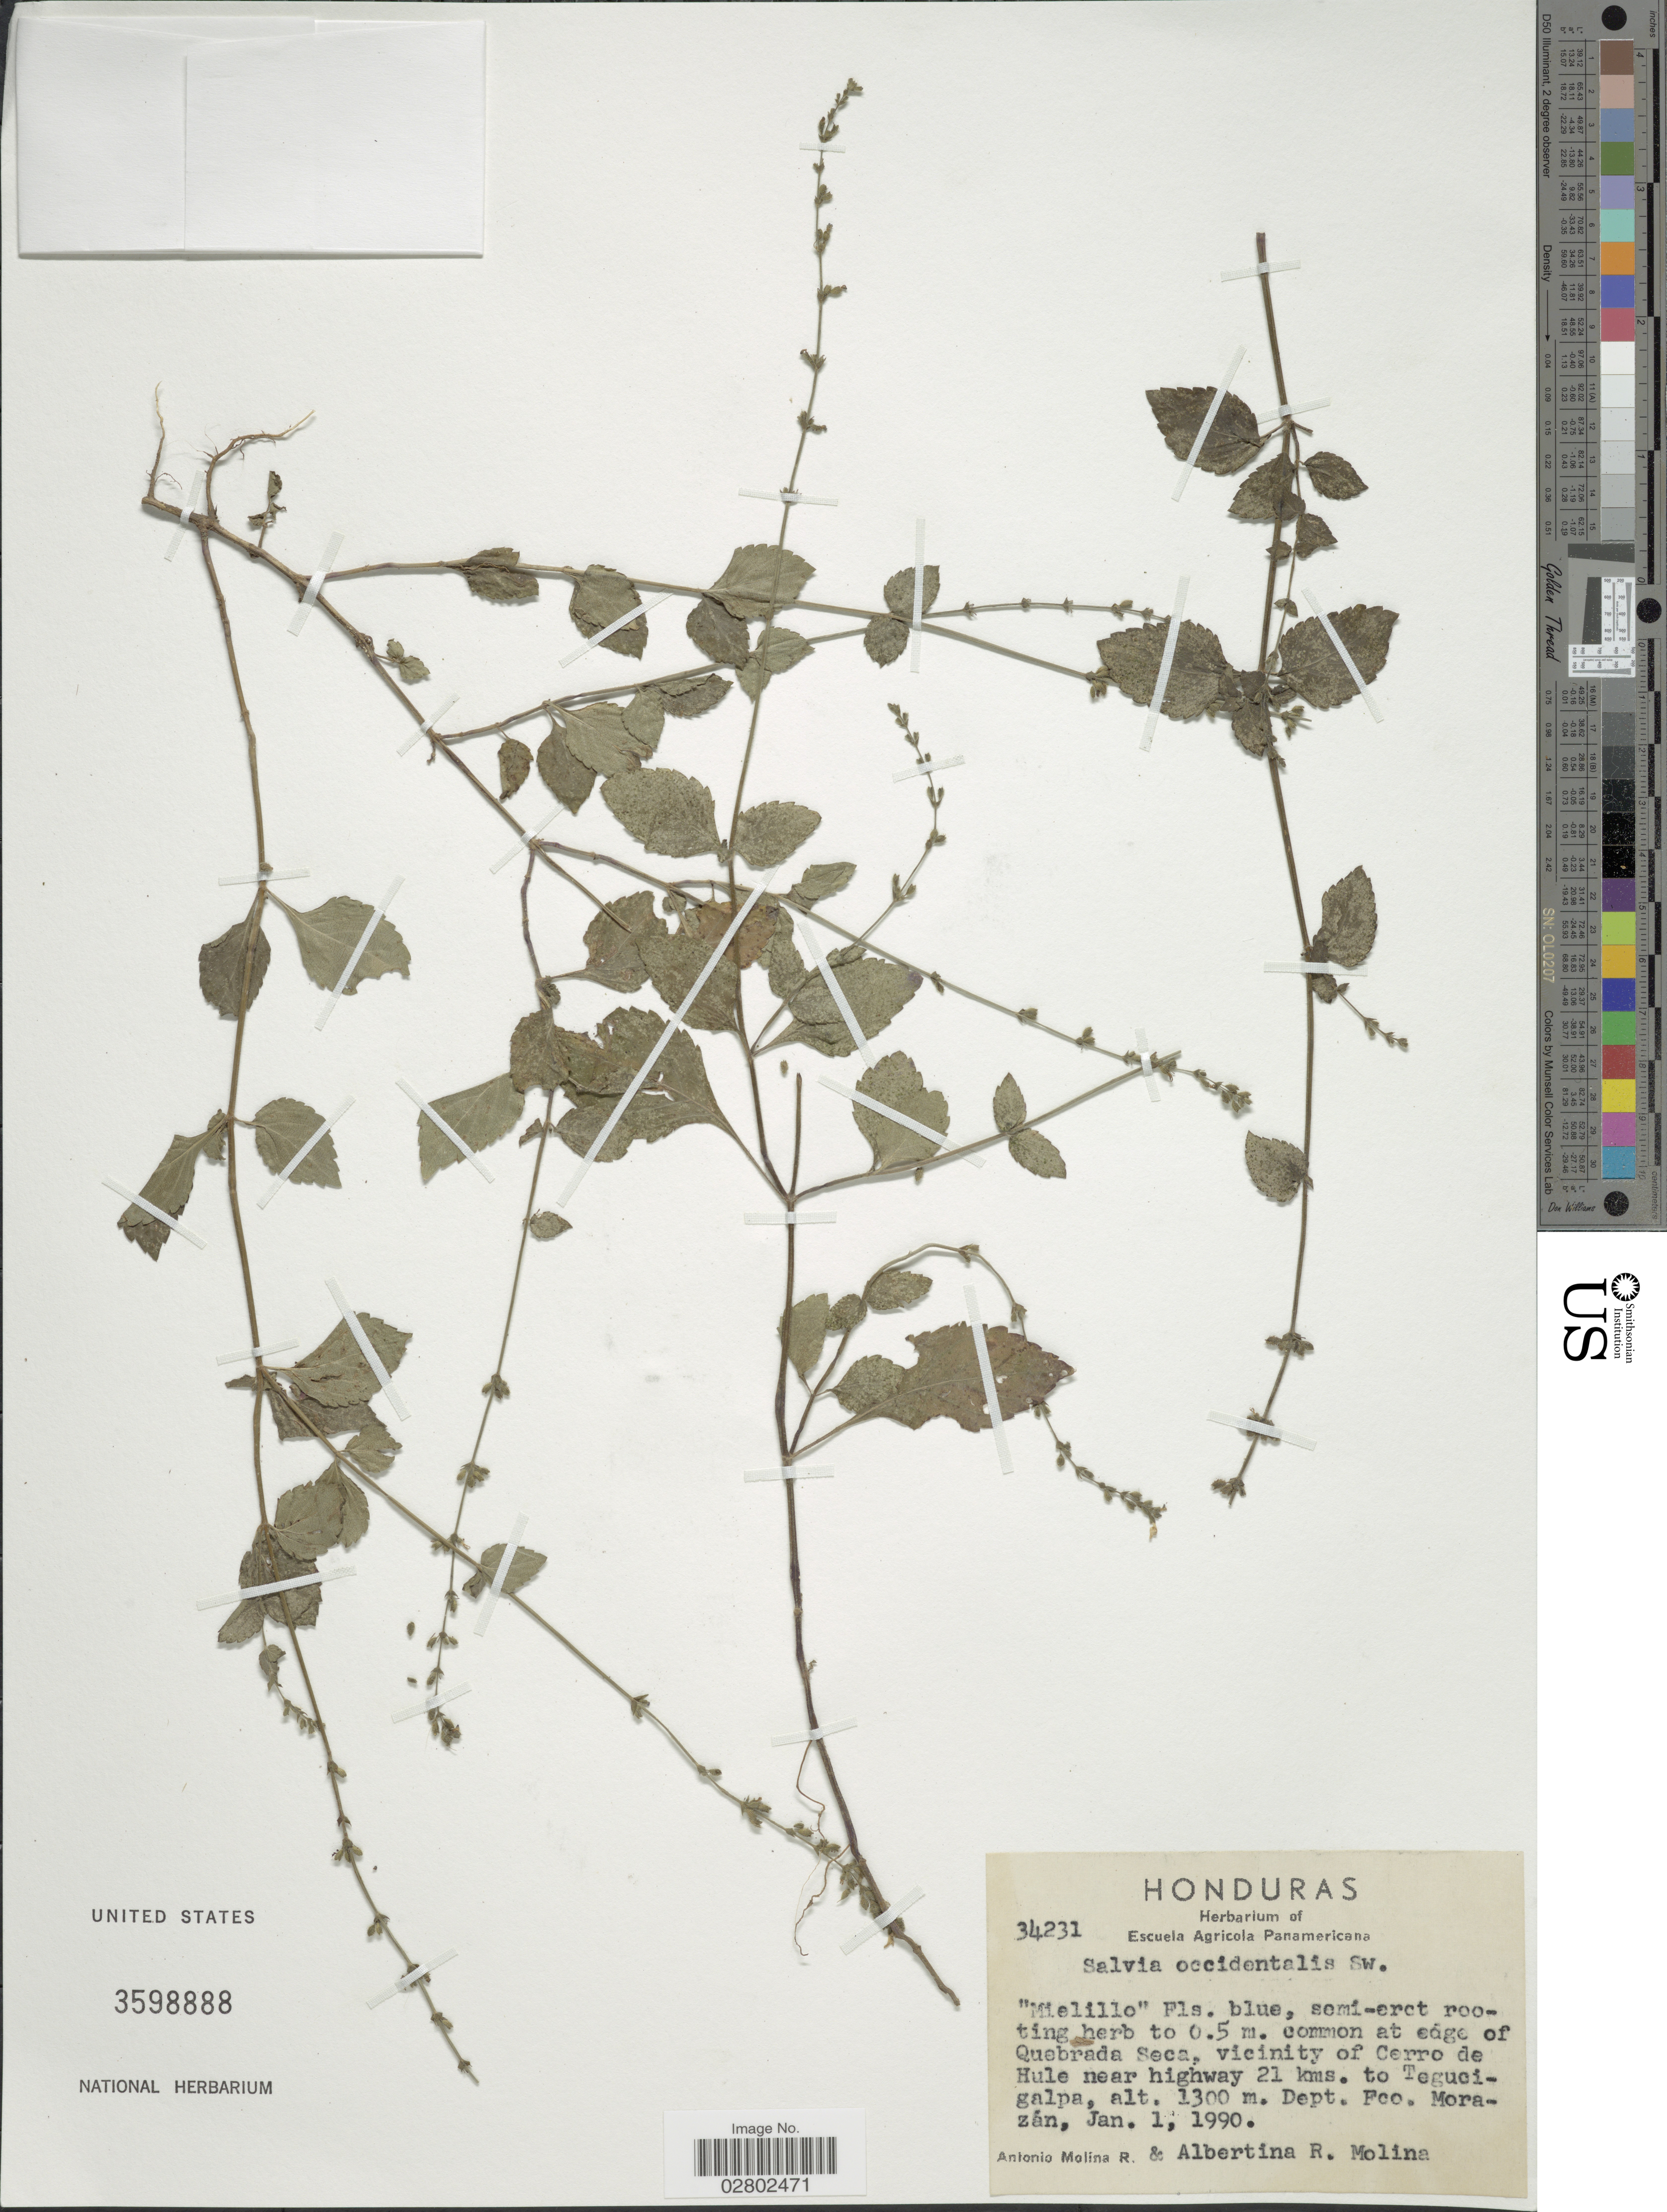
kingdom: Plantae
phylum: Tracheophyta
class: Magnoliopsida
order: Lamiales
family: Lamiaceae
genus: Salvia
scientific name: Salvia occidentalis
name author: Sw.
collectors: A. Molina R. & A. R. Molina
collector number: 34231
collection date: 1990-01-01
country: Honduras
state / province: Fco. Morazán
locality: Common at edge of Quebrada Seca, vicinity of Cerro de Hule near highway 21 kms. to Tegucigalpa. Dept. Fco. Morazán.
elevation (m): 1300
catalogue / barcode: US 3598888